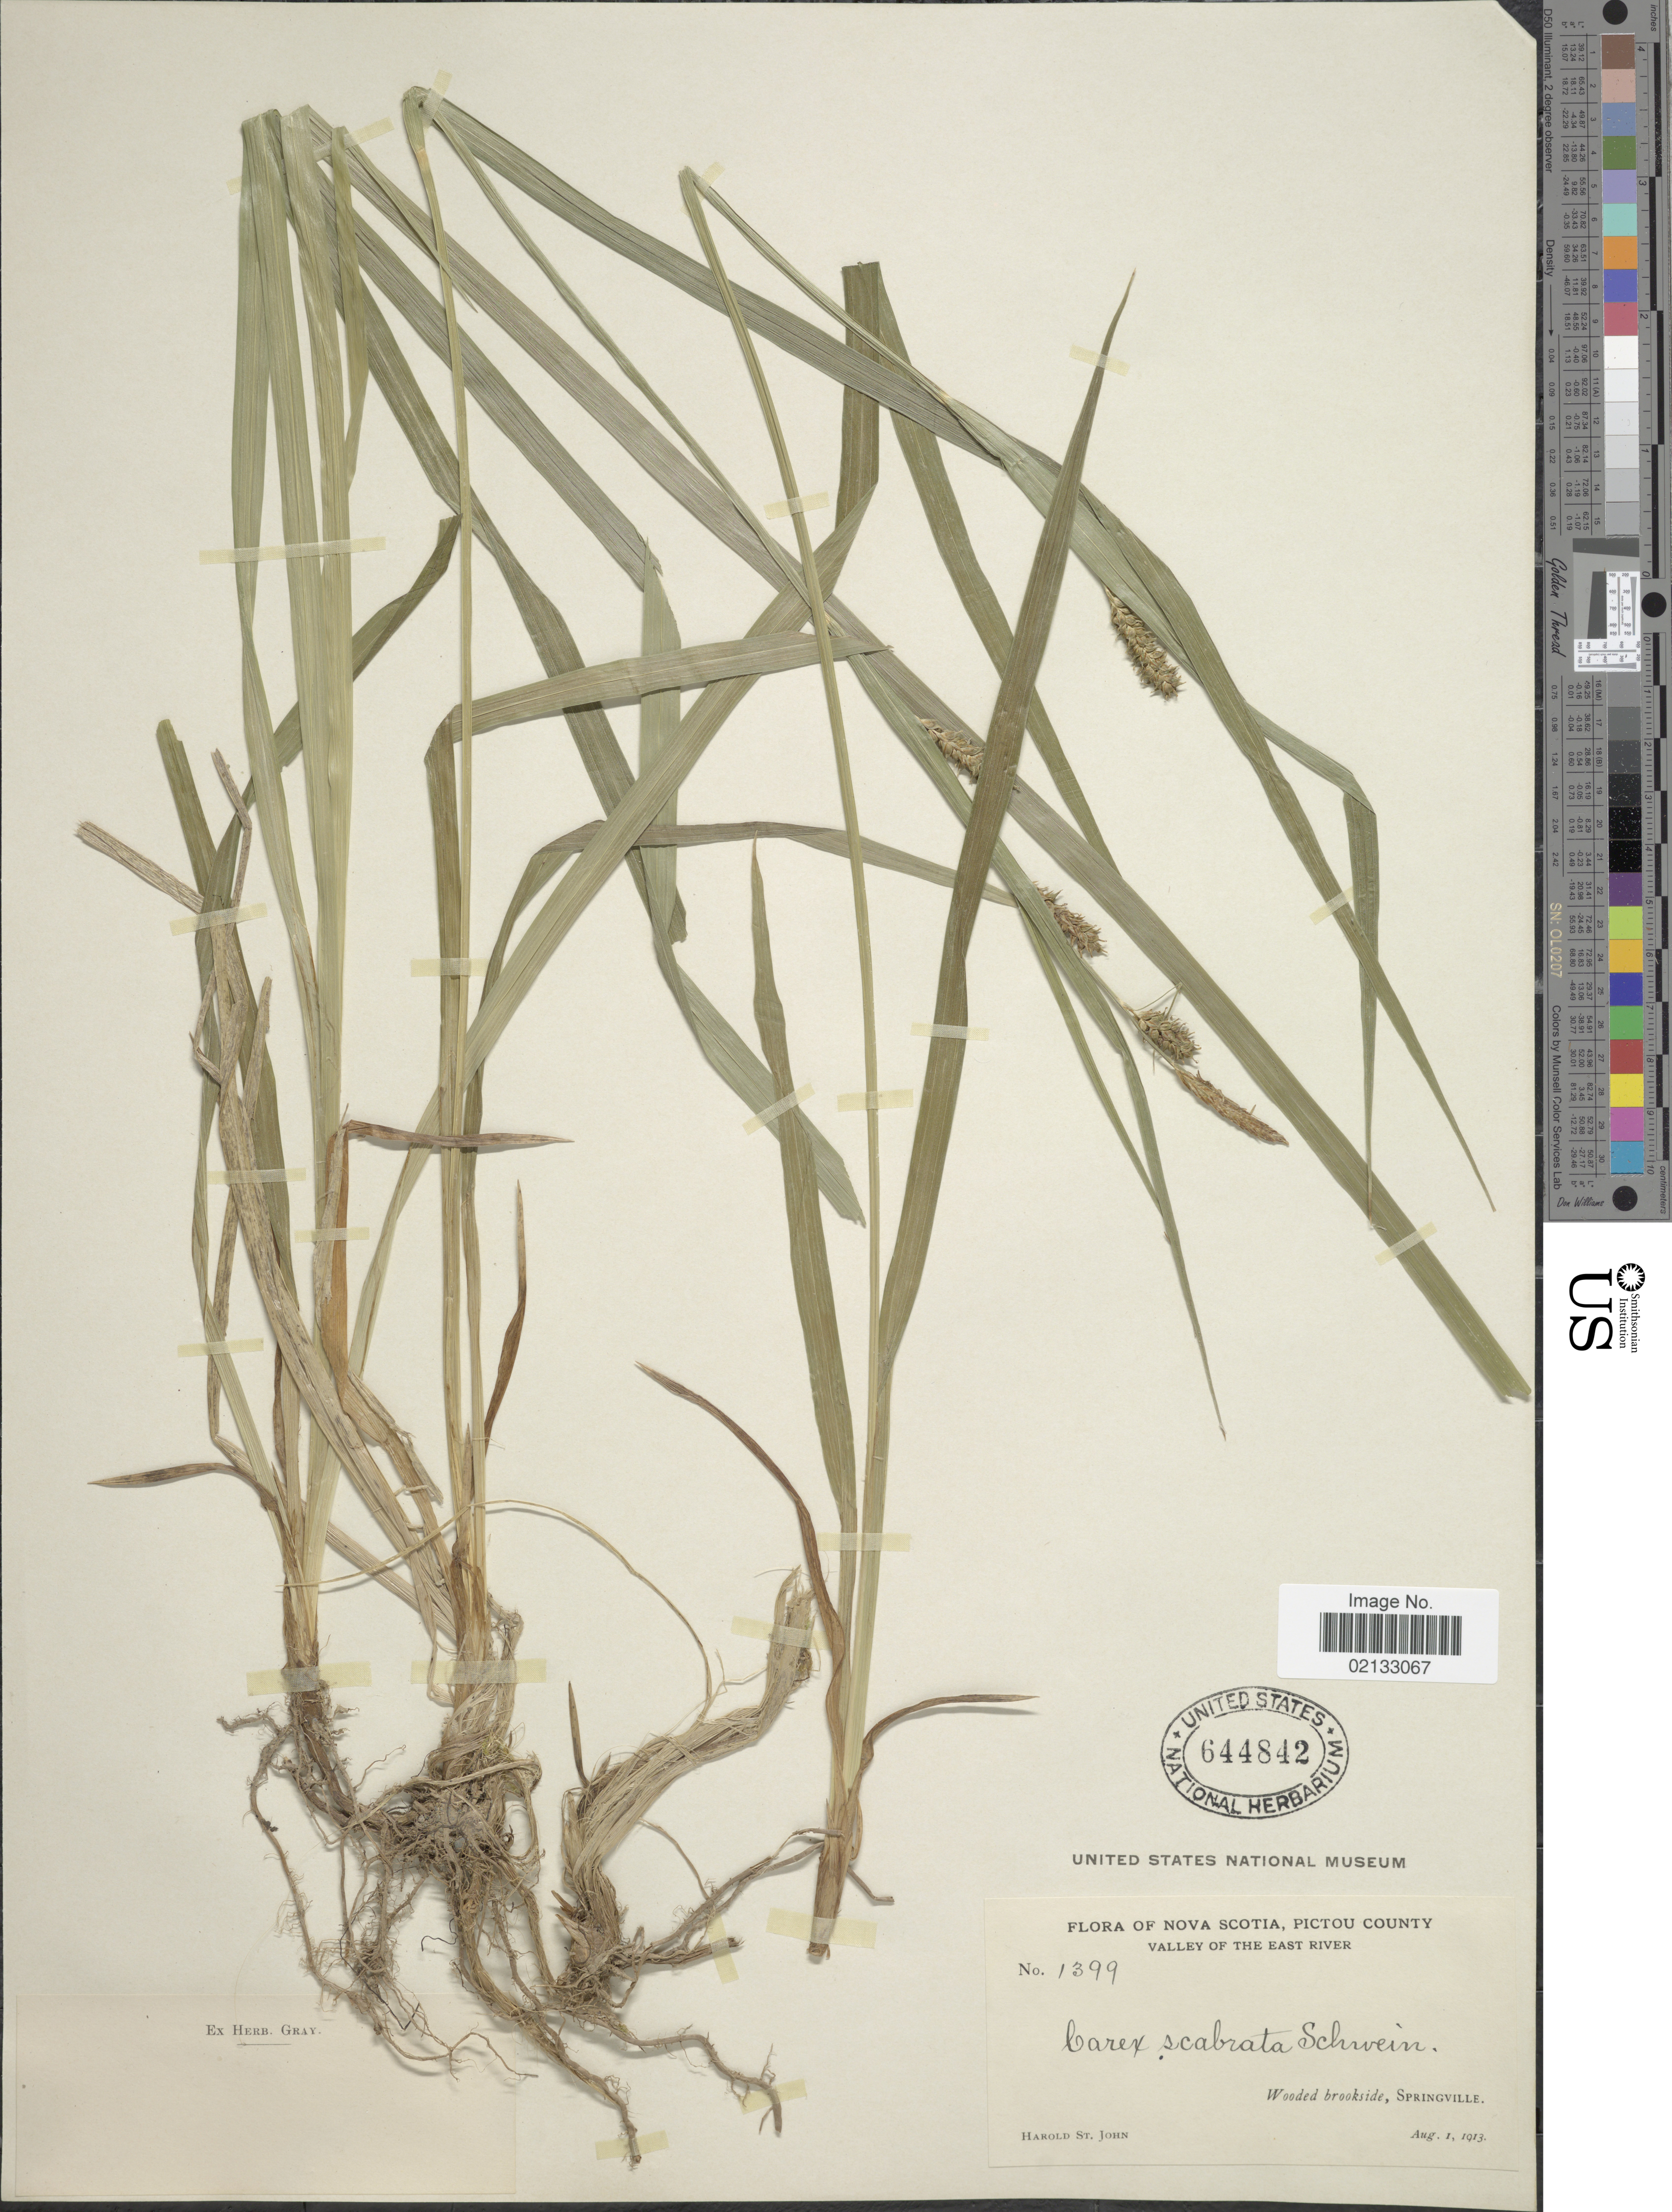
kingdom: Plantae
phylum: Tracheophyta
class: Liliopsida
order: Poales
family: Cyperaceae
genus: Carex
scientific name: Carex scabrata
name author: Schwein.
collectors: H. St. John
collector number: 1399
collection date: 1913-08-01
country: Canada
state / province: Nova Scotia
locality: Pictou County. Valley of the East River. Wooded brookside, Springville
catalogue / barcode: US 644842